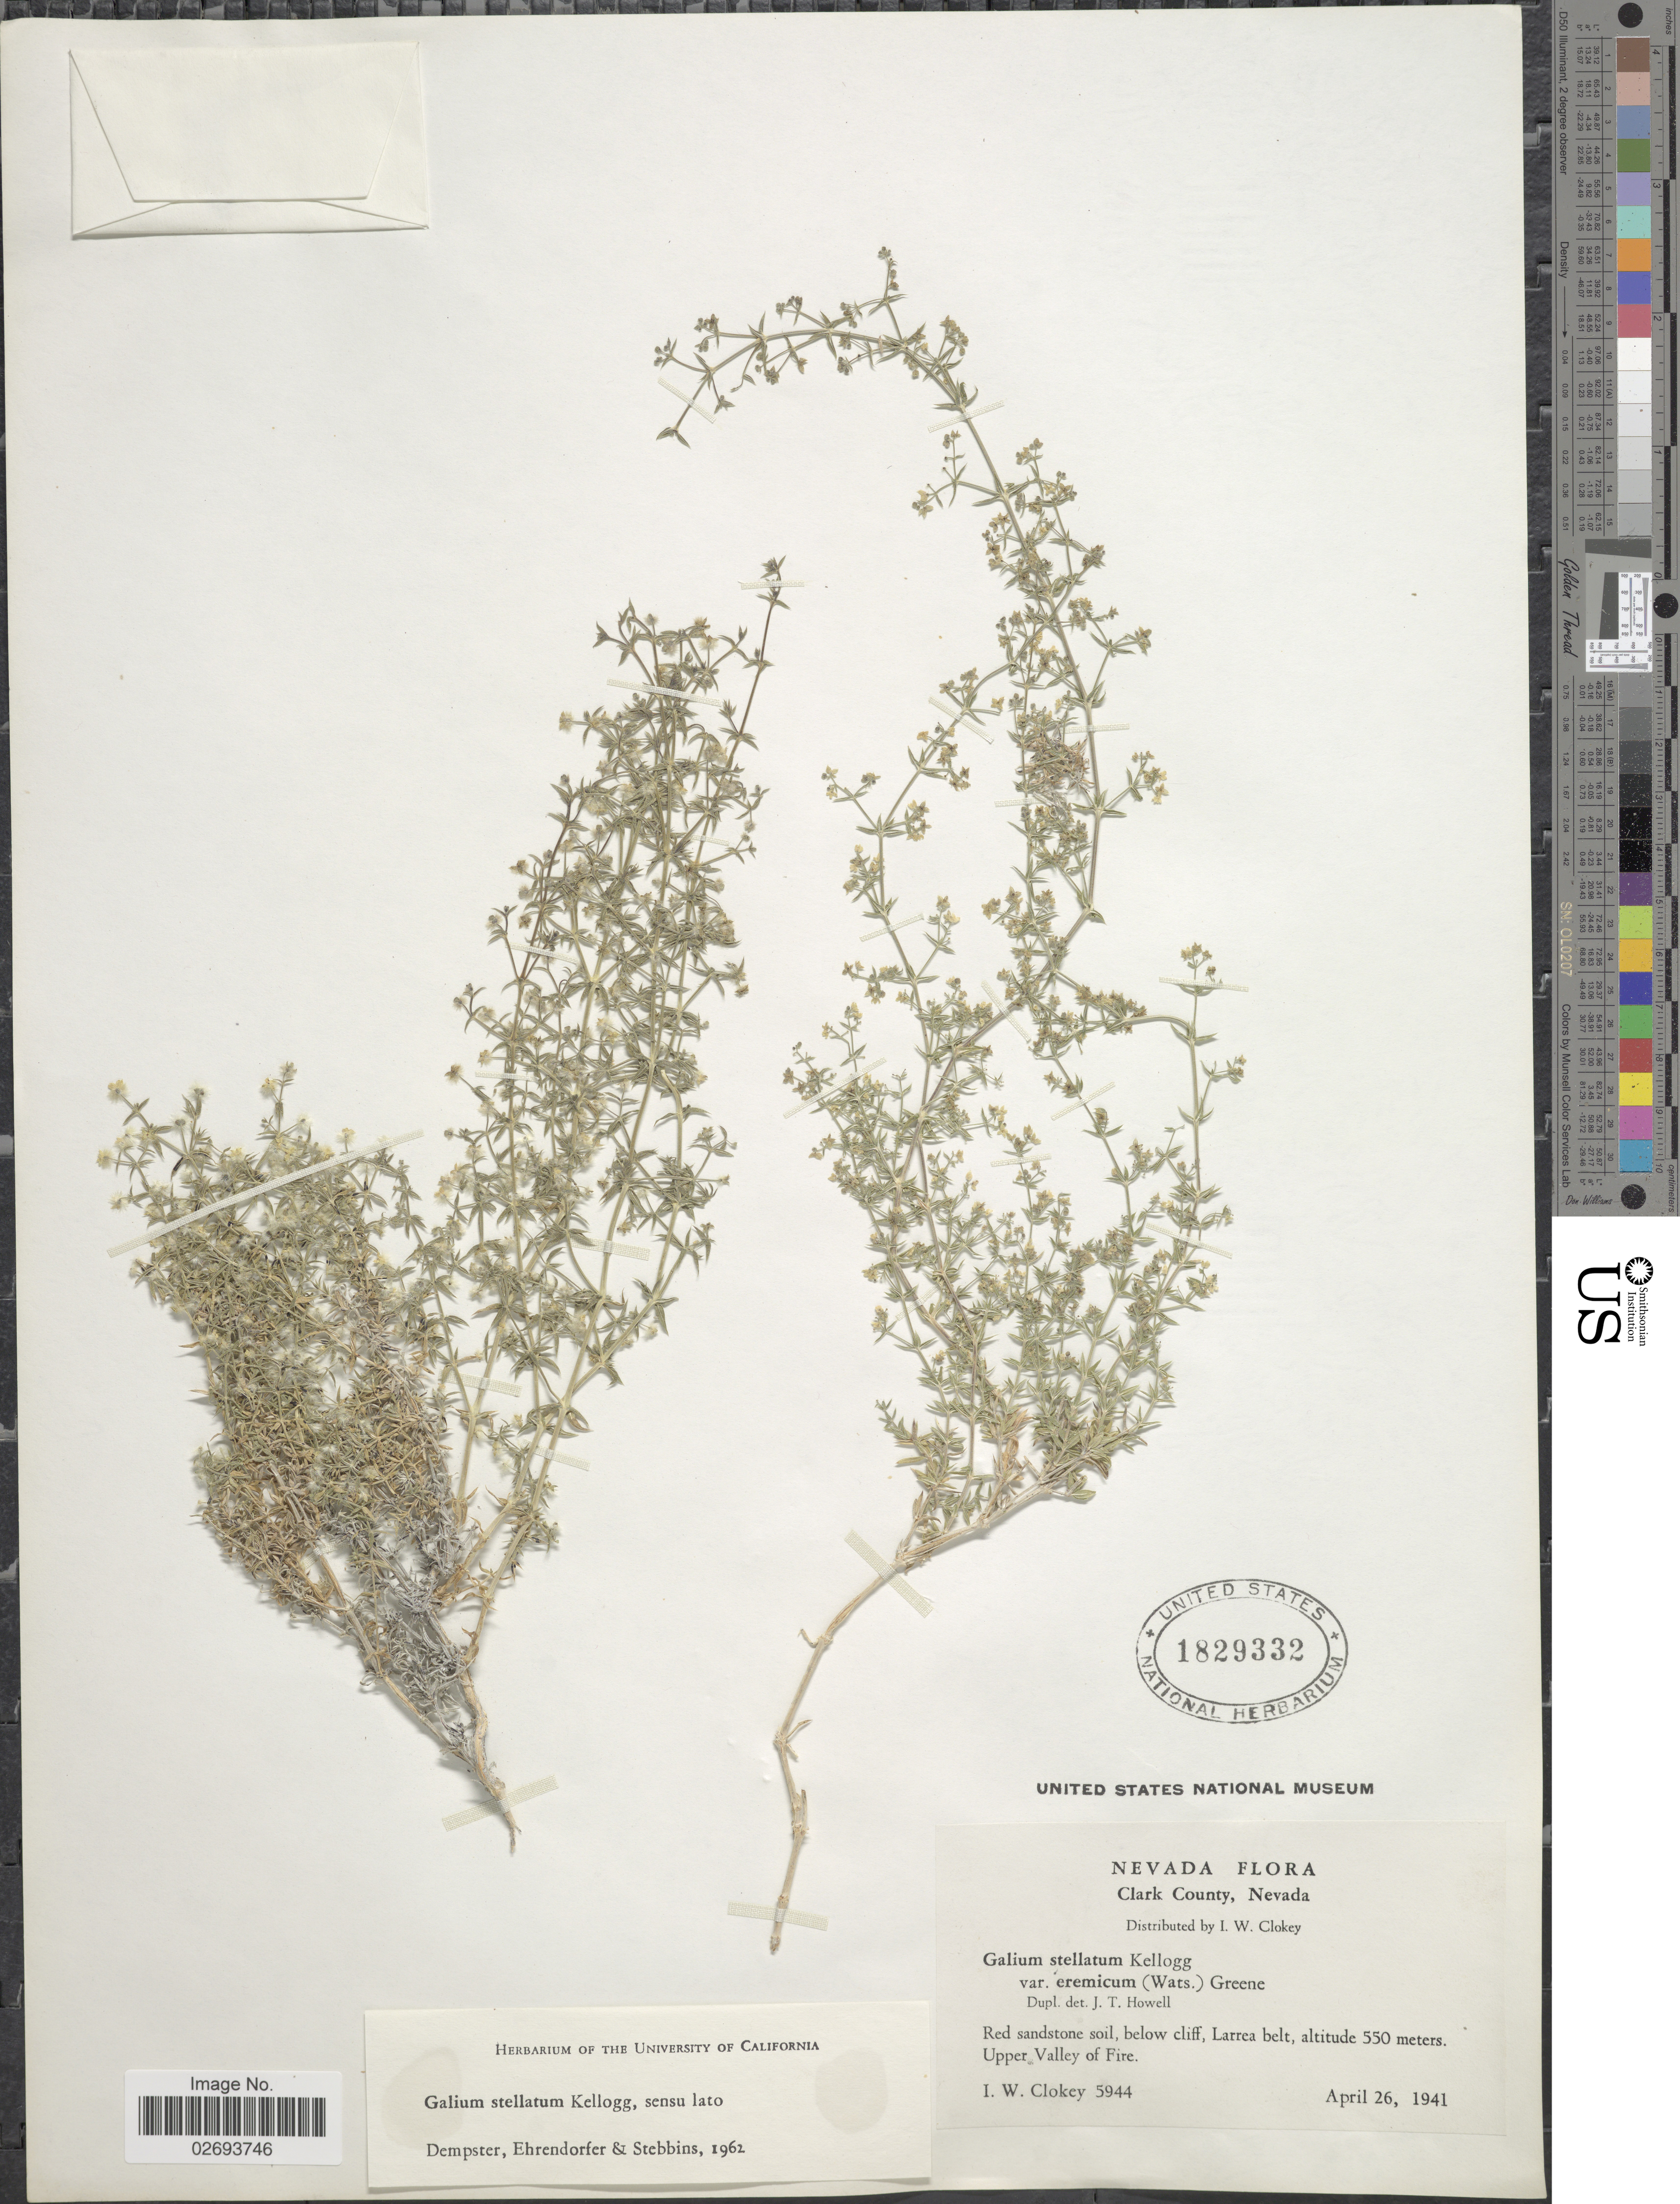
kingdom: Plantae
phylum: Tracheophyta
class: Magnoliopsida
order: Gentianales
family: Rubiaceae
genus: Galium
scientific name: Galium stellatum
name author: Kellogg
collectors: I. W. Clokey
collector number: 5944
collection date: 1941-04-26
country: United States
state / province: Nevada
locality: Clark County, Red sandstone soil, below cliff, Larrea belt, Upper Valley of Fire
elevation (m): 550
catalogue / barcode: US 1829332